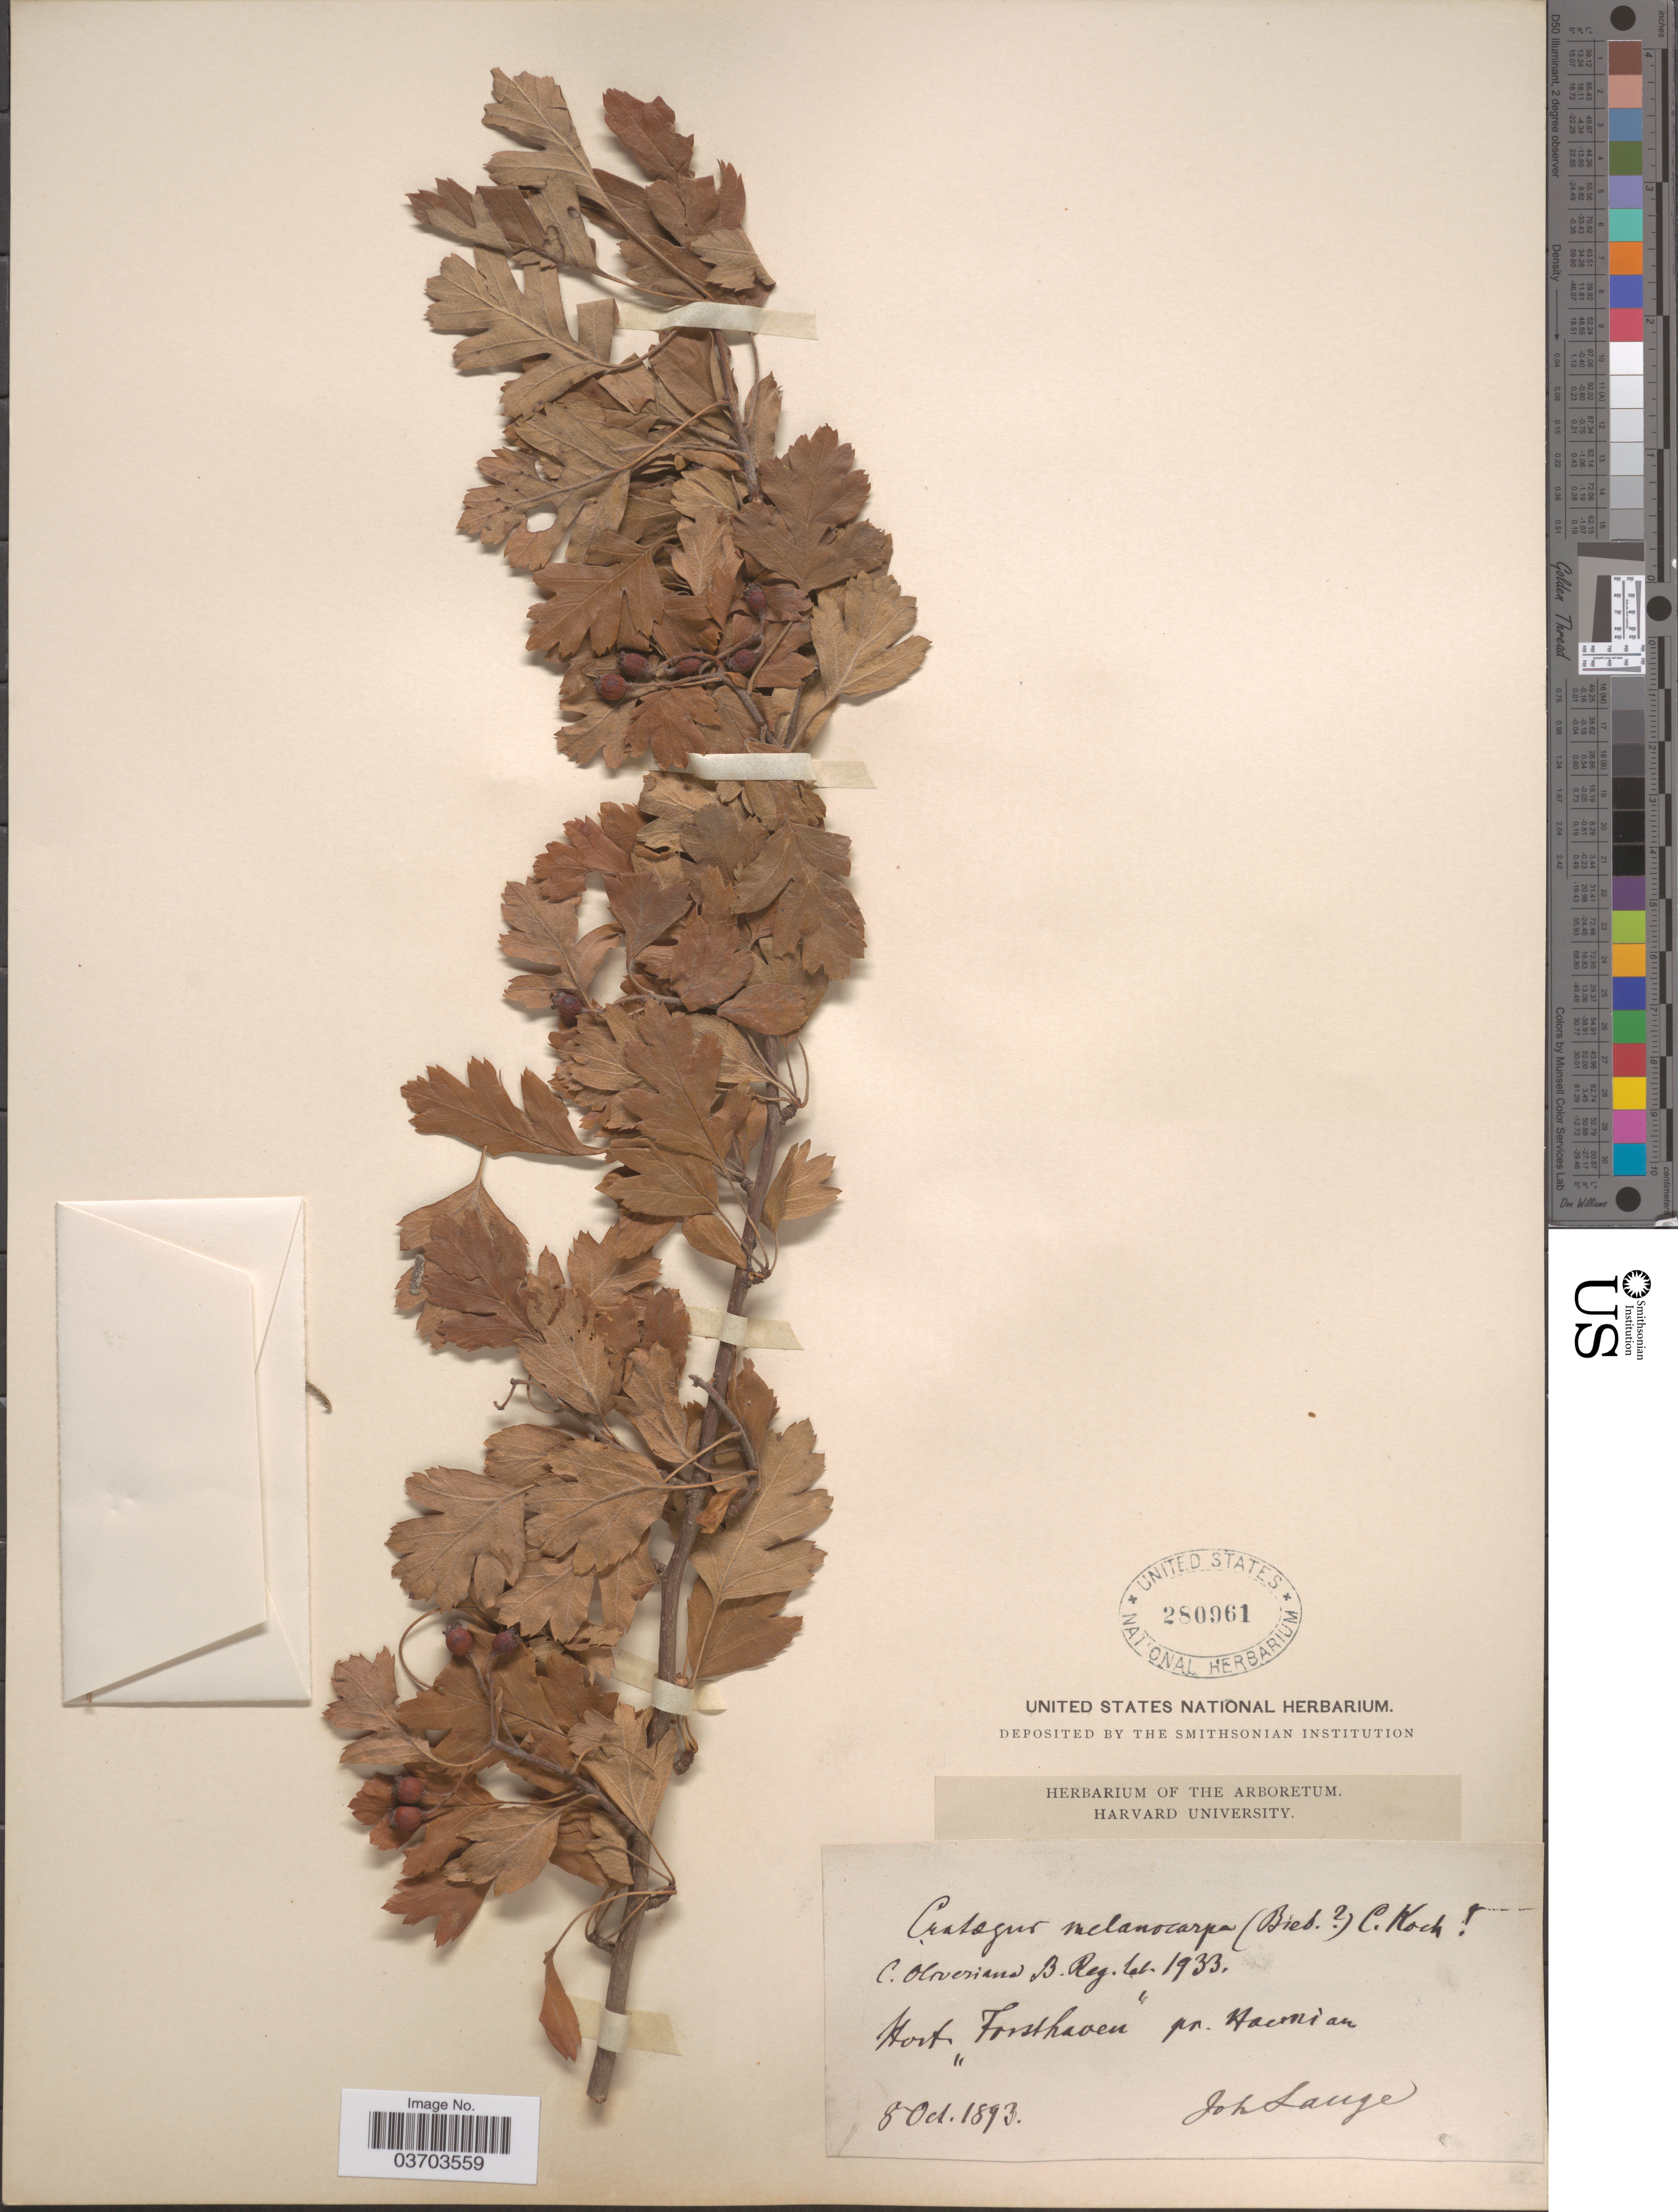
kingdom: Plantae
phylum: Tracheophyta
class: Magnoliopsida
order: Rosales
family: Rosaceae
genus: Crataegus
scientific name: Crataegus pentagyna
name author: (Willd. ex) Waldst. & Kit.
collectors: J. M. C. Lange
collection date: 1893-10-08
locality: Hort Forsthaven pr. Haconian [interpreted].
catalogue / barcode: US 280961